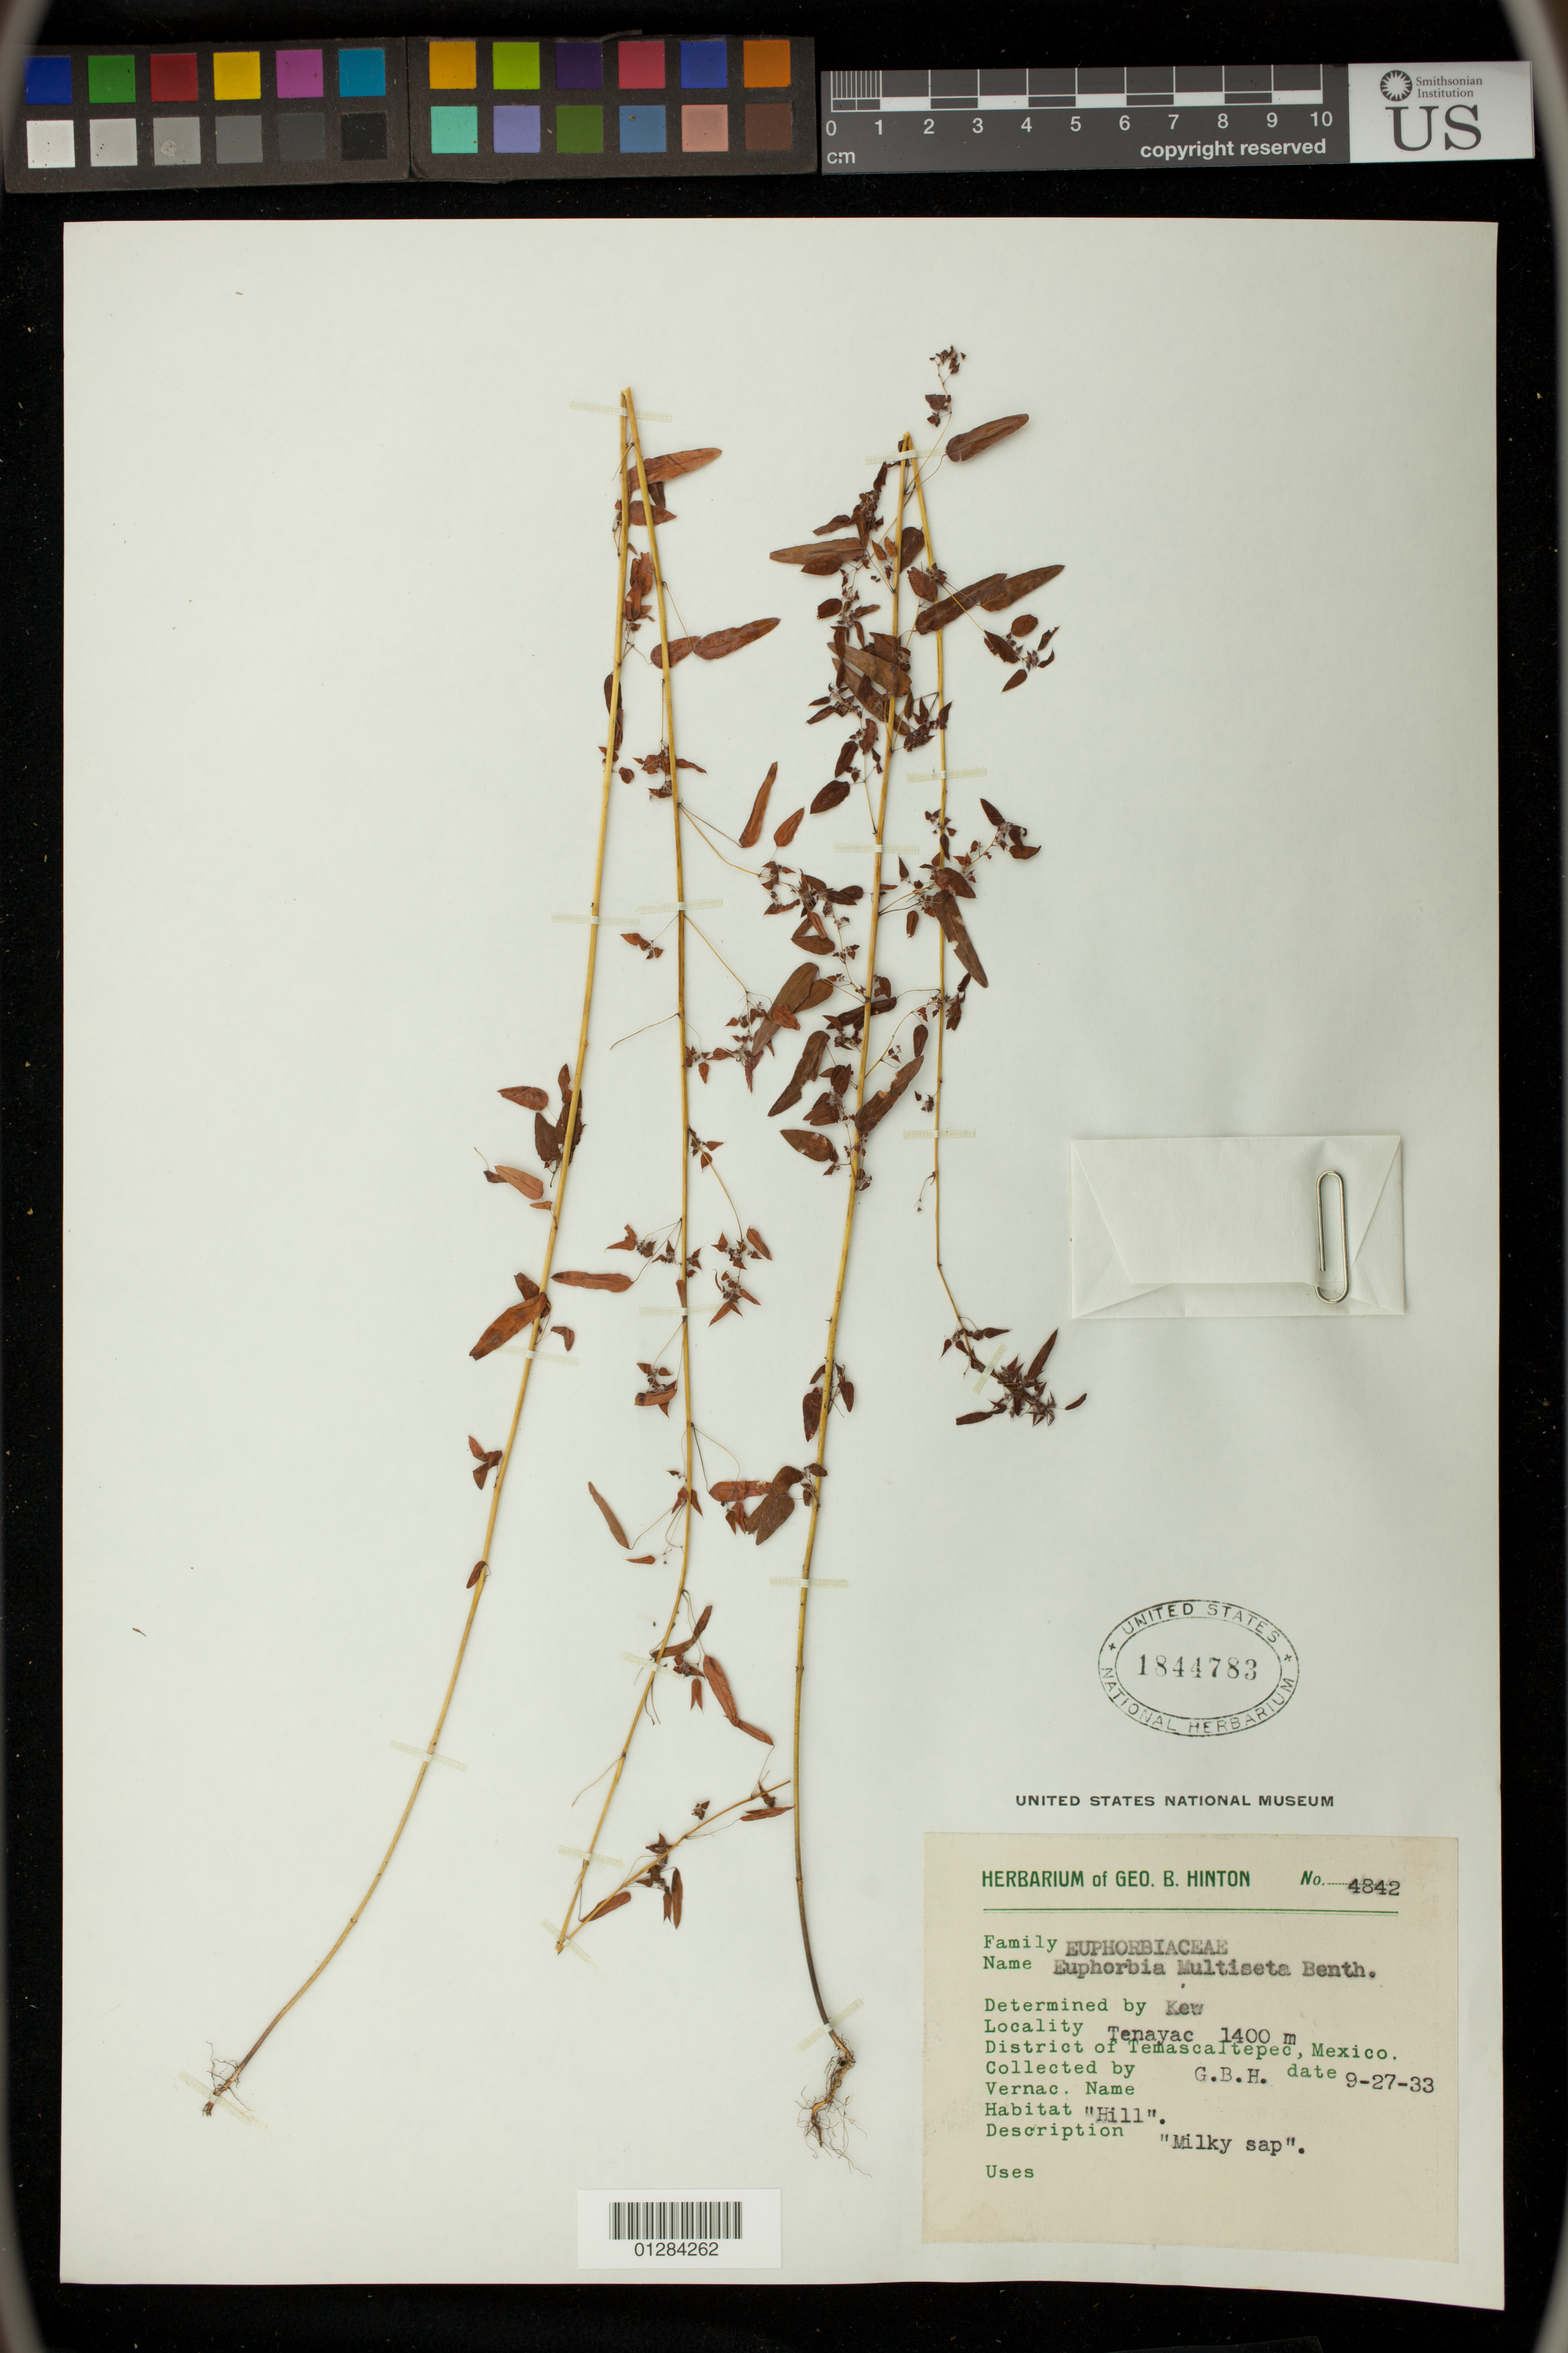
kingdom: Plantae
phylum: Tracheophyta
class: Magnoliopsida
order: Malpighiales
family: Euphorbiaceae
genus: Euphorbia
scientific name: Euphorbia multiseta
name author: Benth.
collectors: G. B. Hinton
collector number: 4842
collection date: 1933-09-27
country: Mexico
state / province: México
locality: Temascaltepec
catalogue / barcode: US 1844783